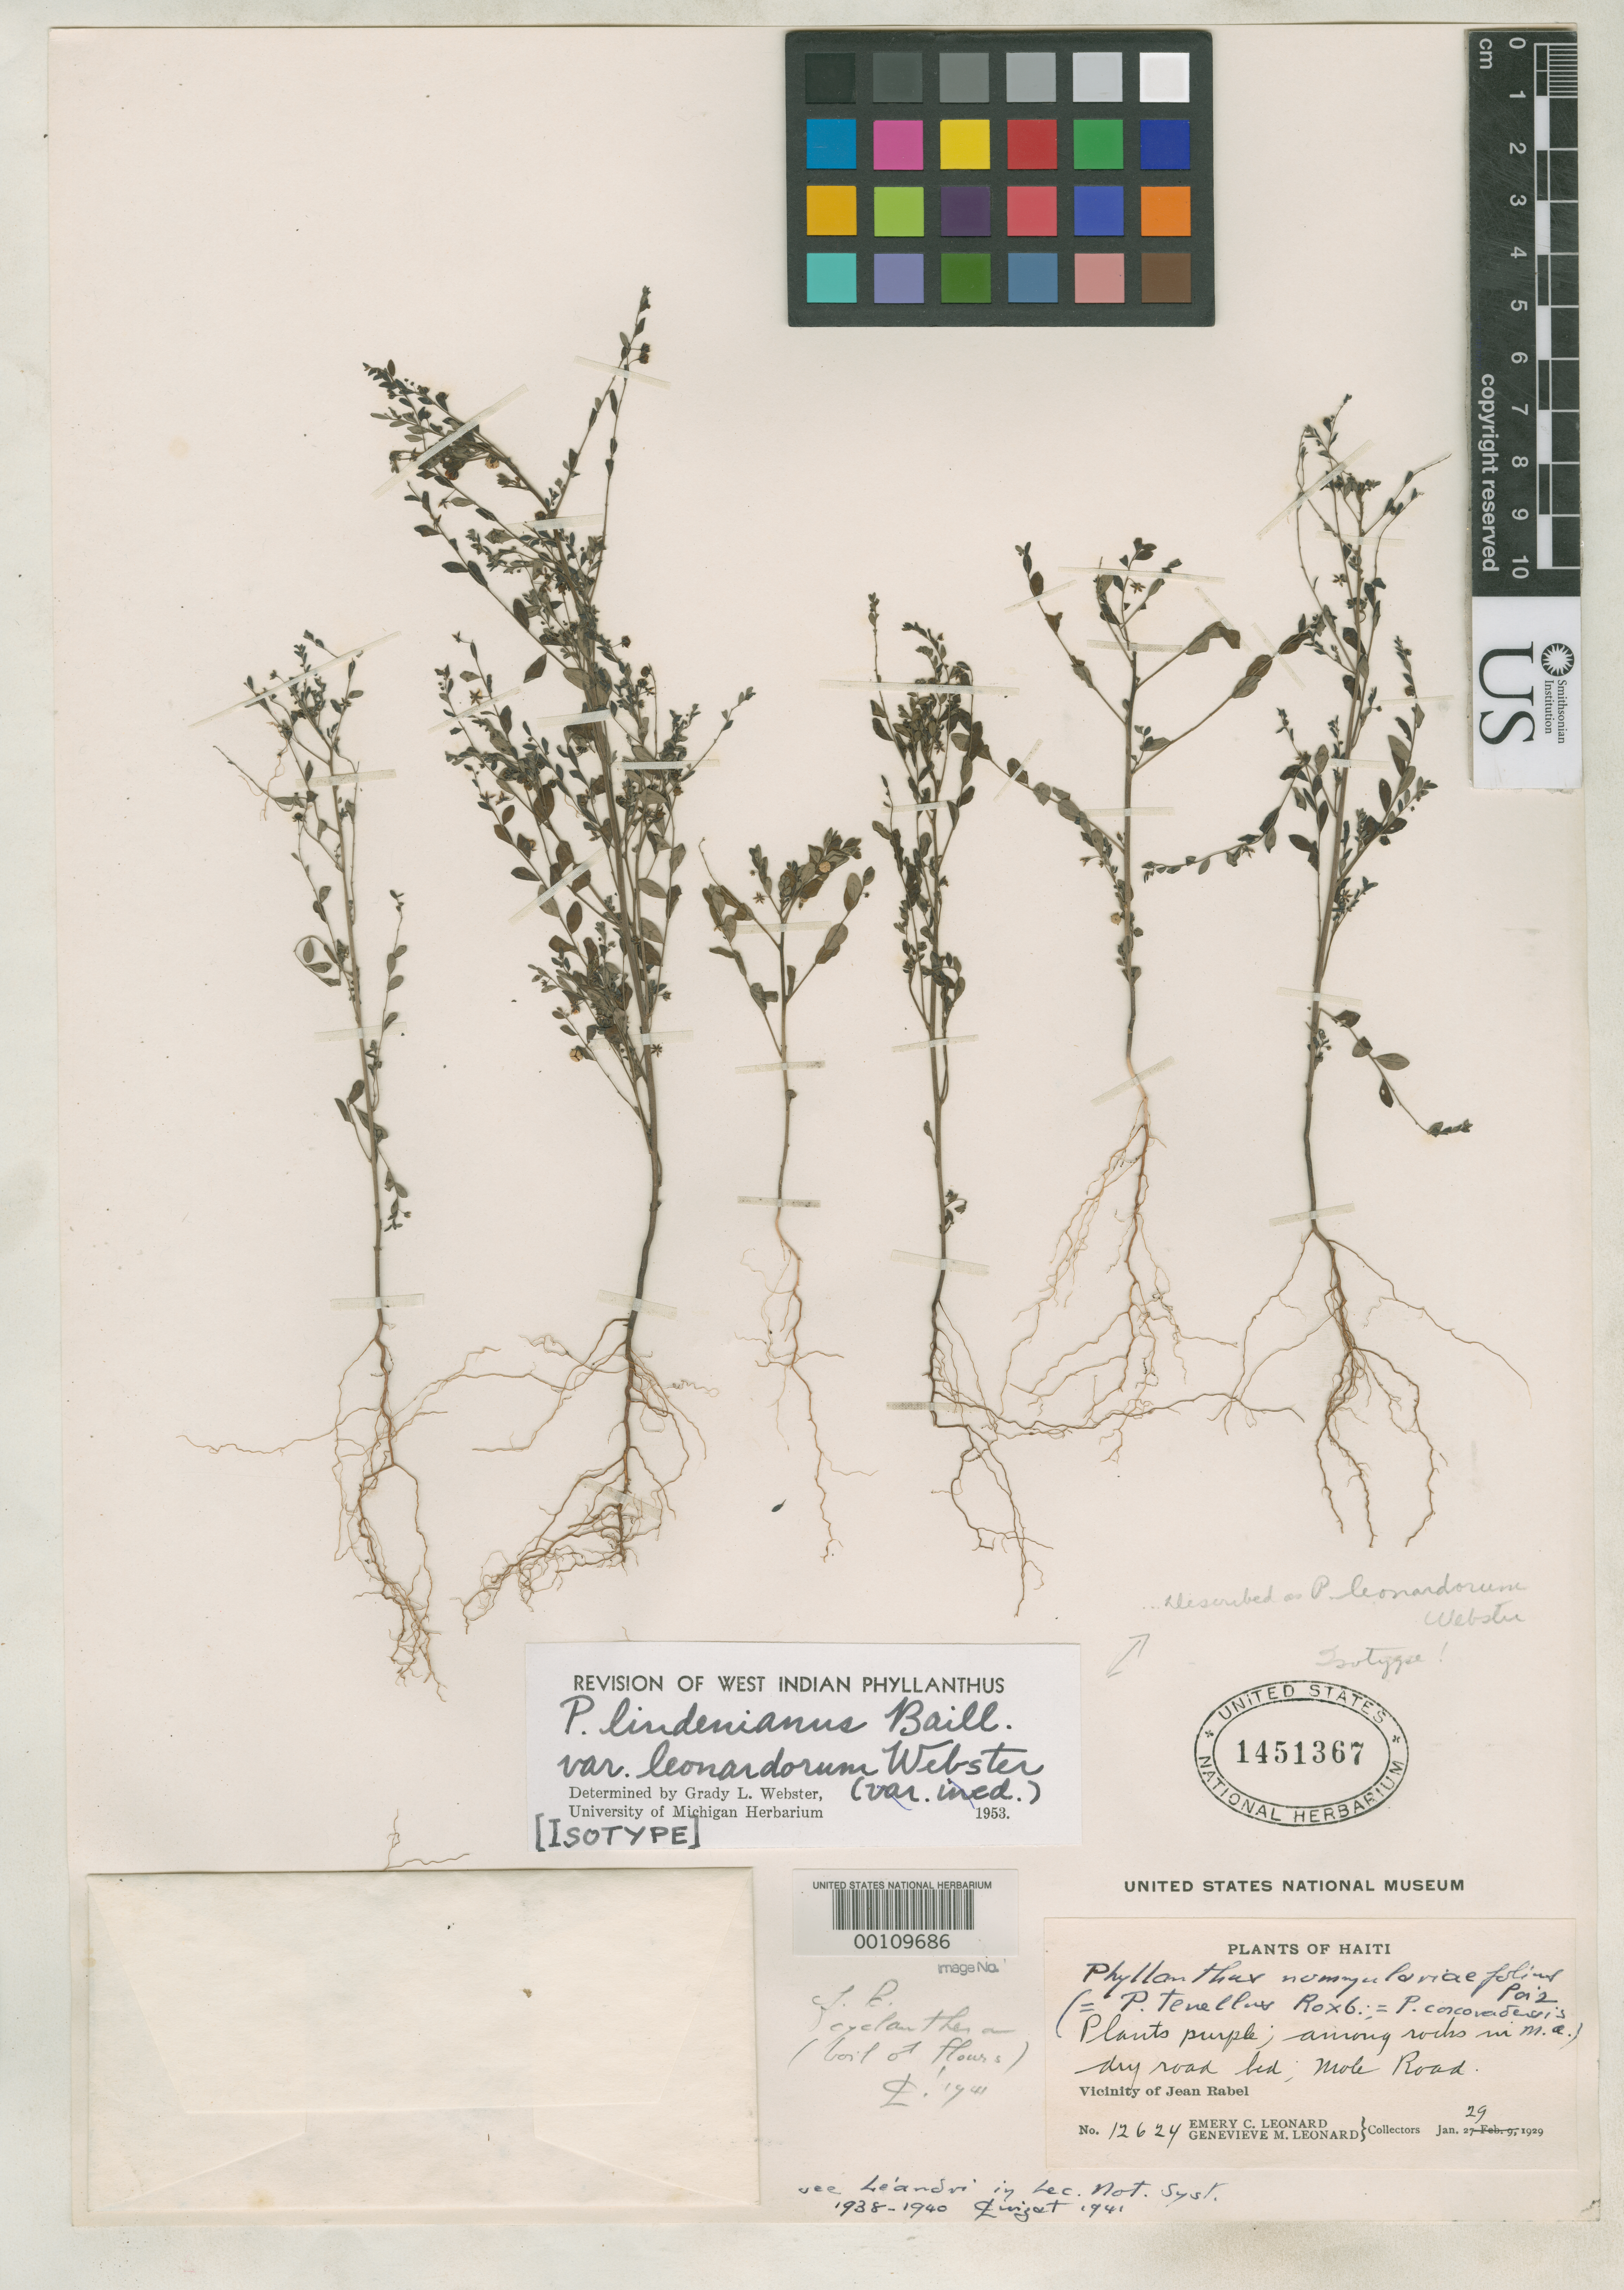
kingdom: Plantae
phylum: Tracheophyta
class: Magnoliopsida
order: Malpighiales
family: Phyllanthaceae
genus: Phyllanthus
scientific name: Phyllanthus leonardorum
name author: G.L. Webster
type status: Isotype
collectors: E. C. Leonard & G. M. Leonard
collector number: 12624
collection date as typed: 29 Jan 1929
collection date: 1929-01-29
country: Haiti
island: Hispaniola Island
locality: Vicinity of Jean Rabel.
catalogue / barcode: US 1451367